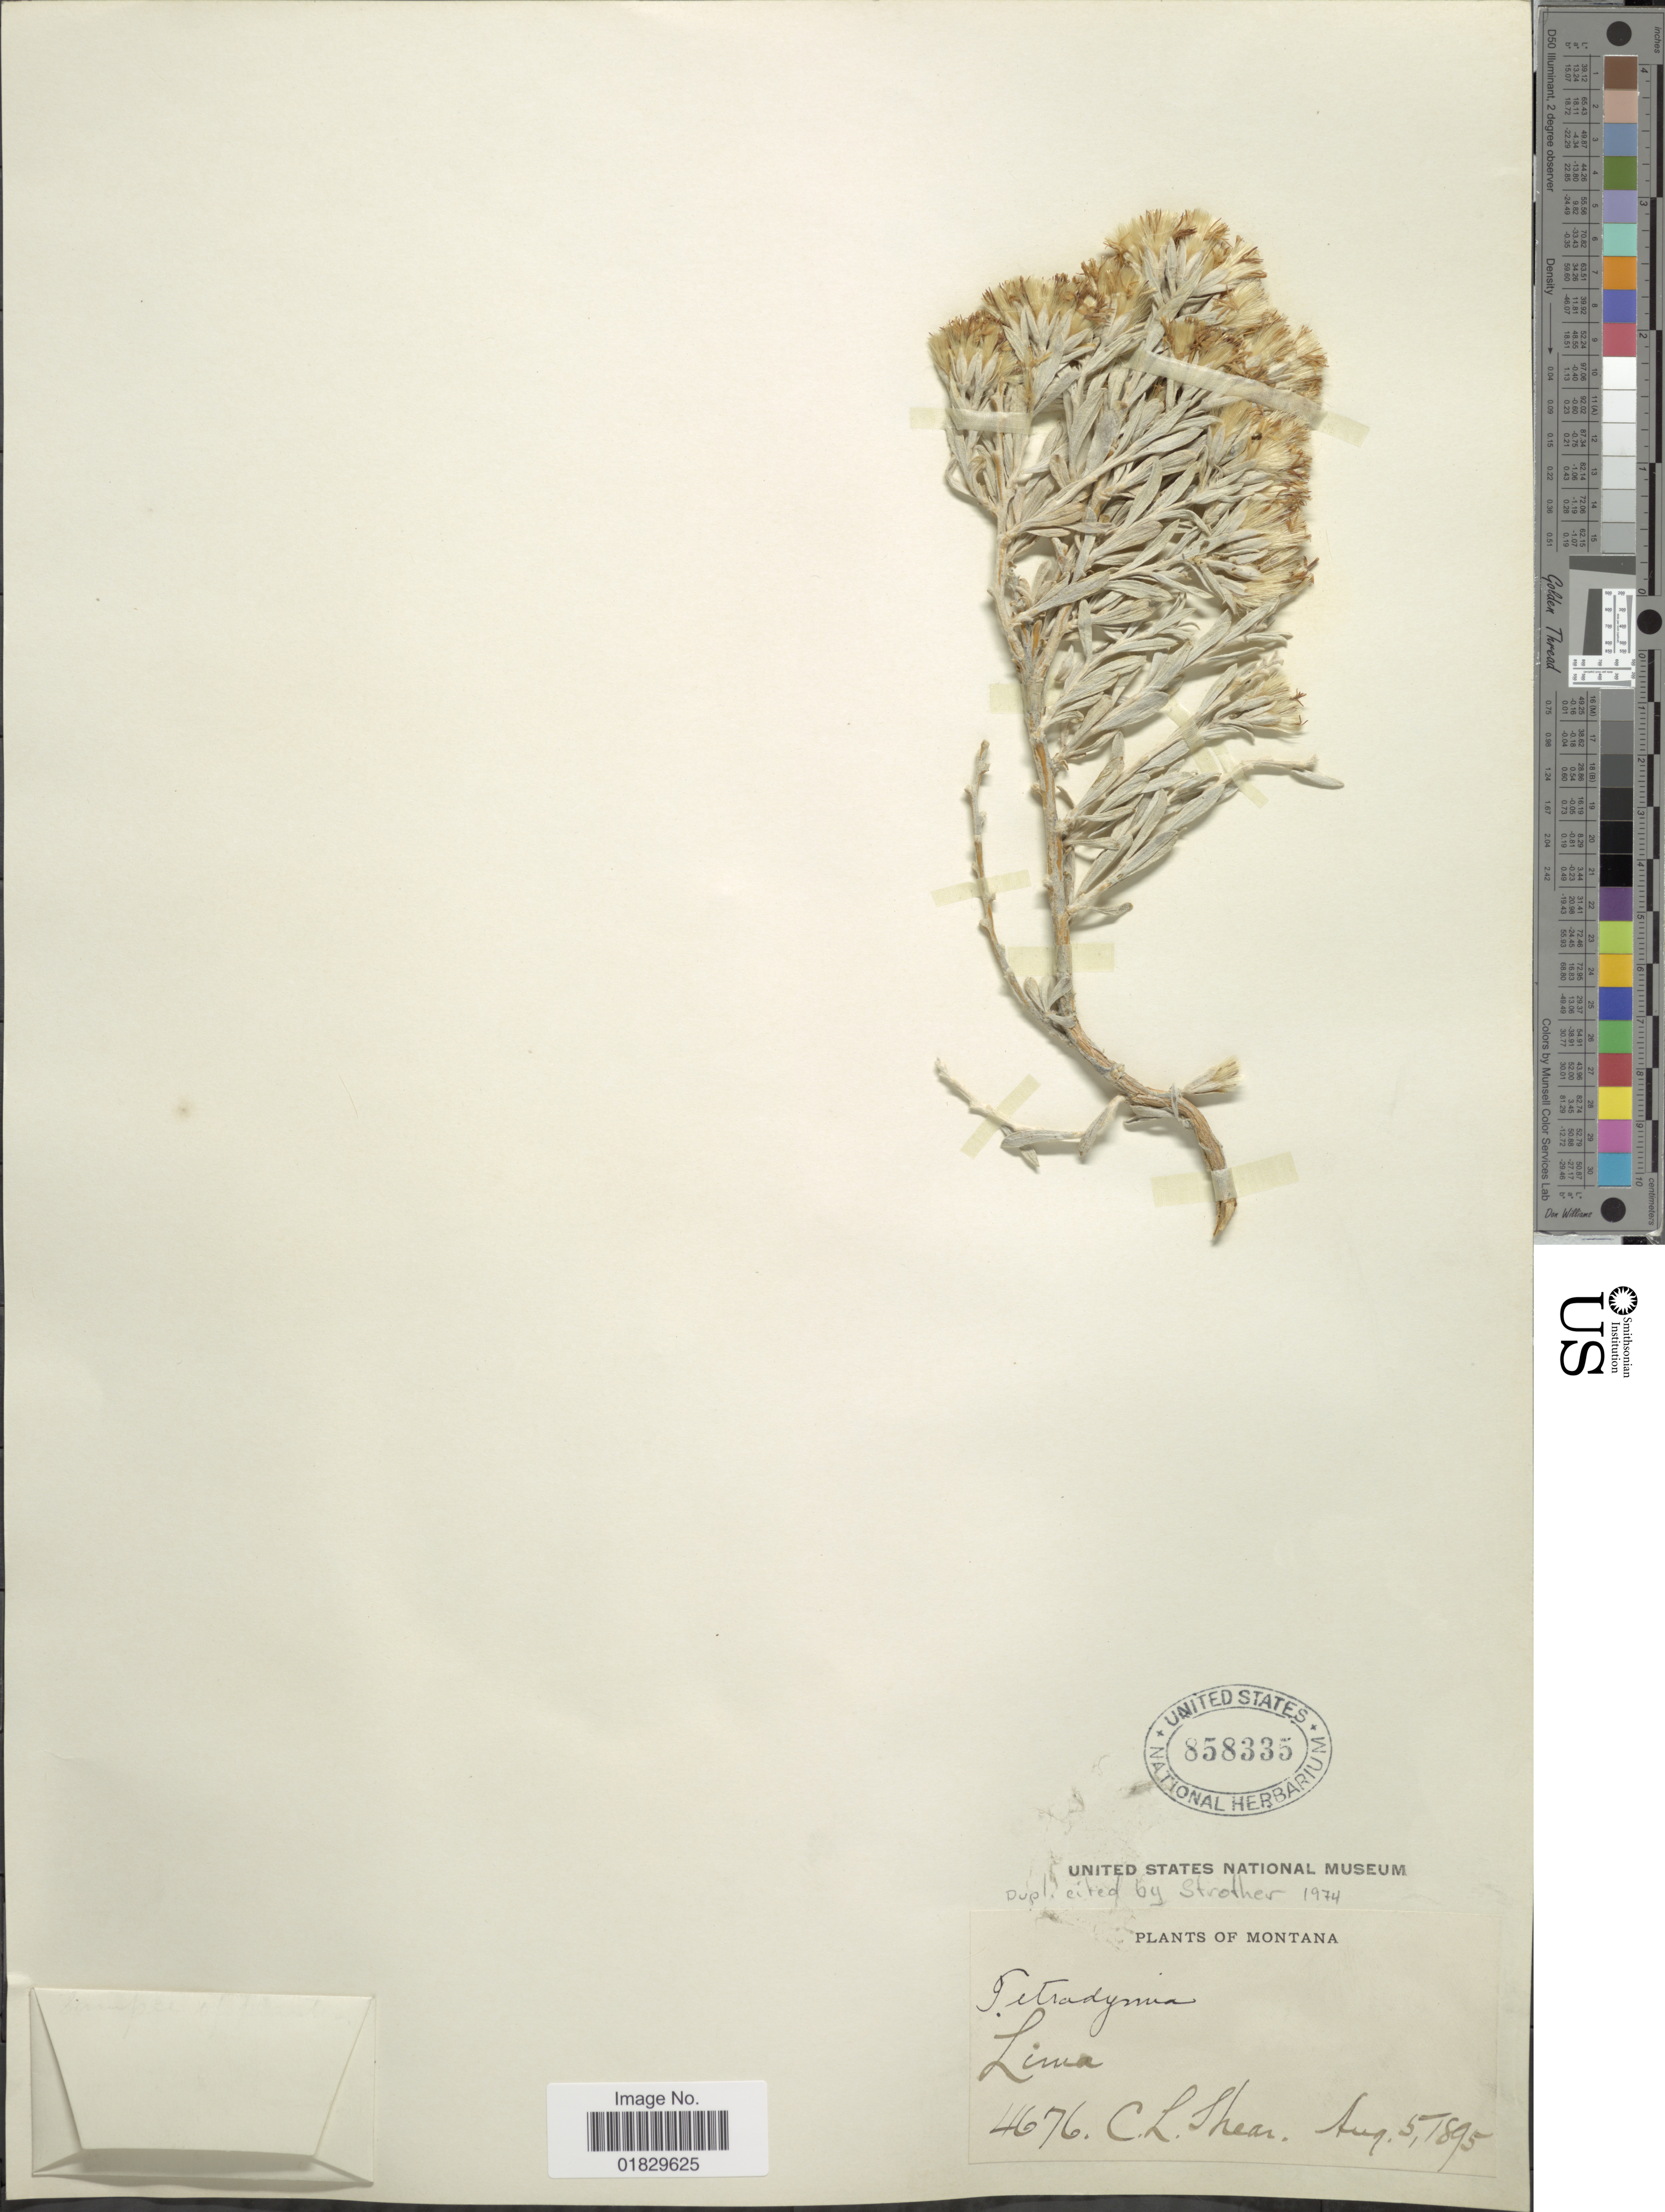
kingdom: Plantae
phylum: Tracheophyta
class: Magnoliopsida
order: Asterales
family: Asteraceae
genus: Tetradymia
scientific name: Tetradymia canescens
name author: DC.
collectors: C. L. Shear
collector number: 4676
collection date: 1895-08-05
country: United States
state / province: Montana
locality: Lima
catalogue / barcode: US 858335